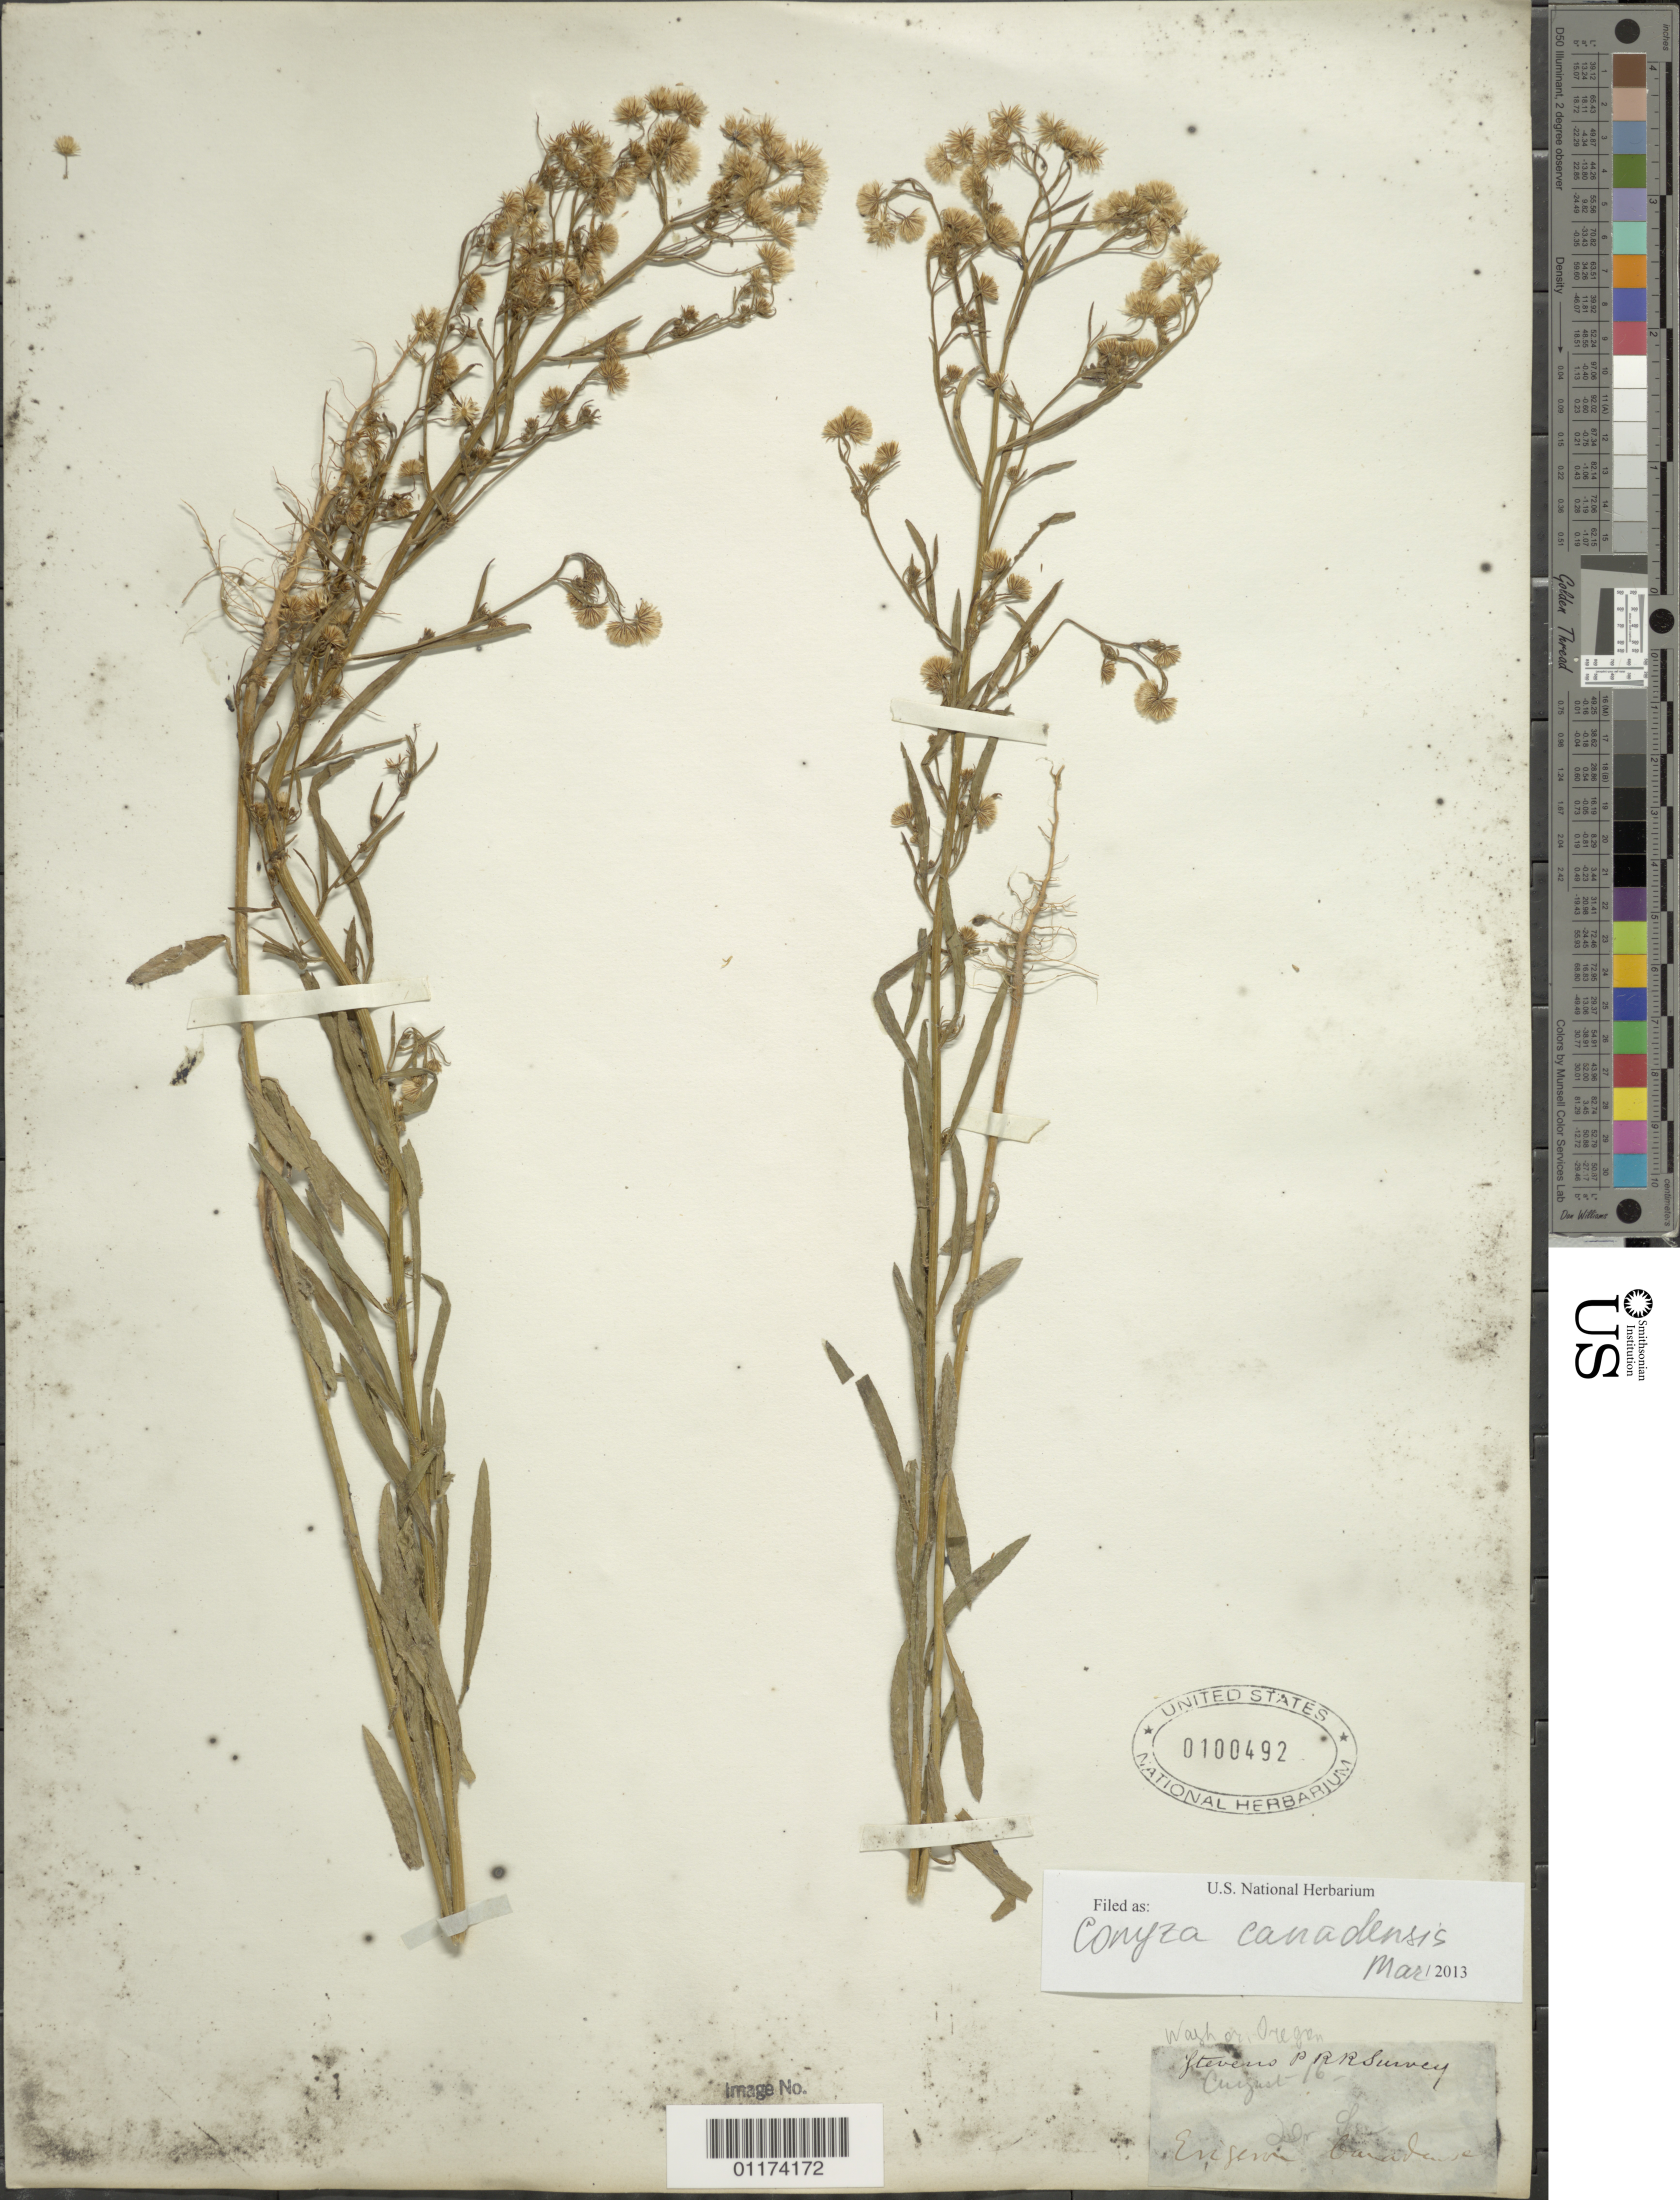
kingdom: Plantae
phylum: Tracheophyta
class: Magnoliopsida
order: Asterales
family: Asteraceae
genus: Conyza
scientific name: Conyza canadensis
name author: (L.) Cronq.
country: United States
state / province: Oregon / Washington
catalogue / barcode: US 100492